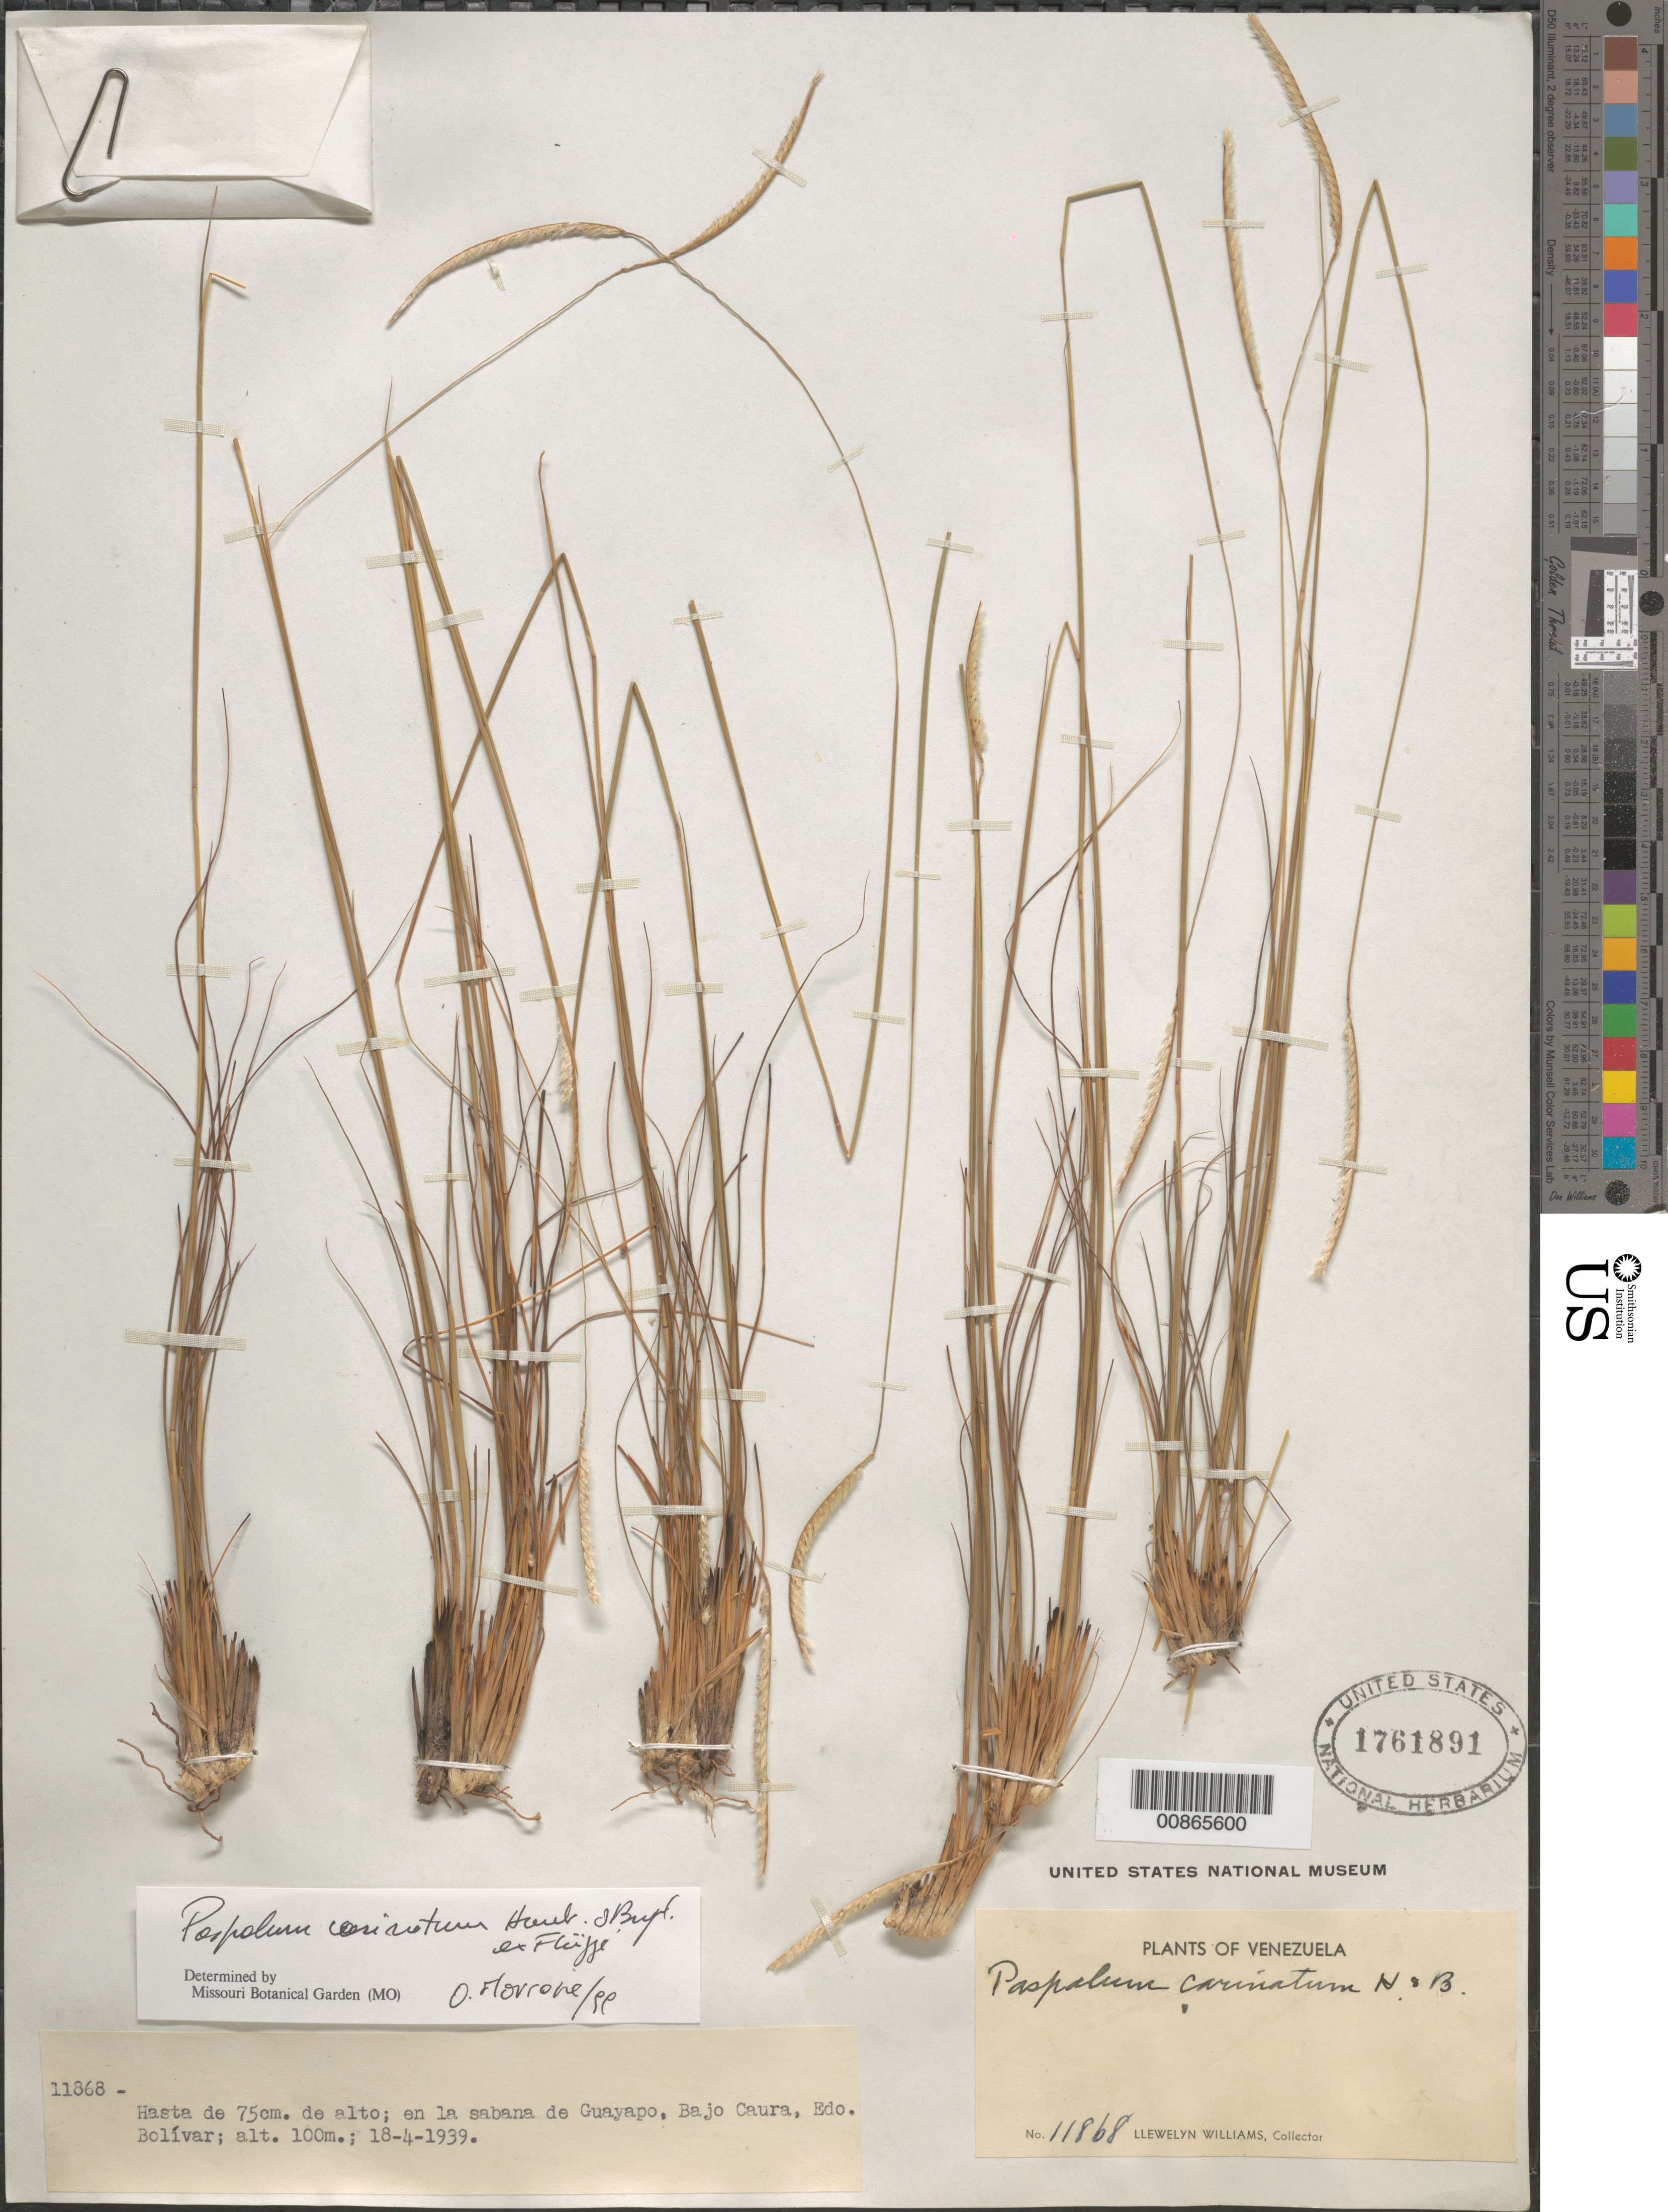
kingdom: Plantae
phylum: Tracheophyta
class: Liliopsida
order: Poales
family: Poaceae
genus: Paspalum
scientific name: Paspalum carinatum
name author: Humb. & Bonpl. ex Flüggé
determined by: Morrone, O. N., (SI), Instituto de Botánica Darwinion (Argentina)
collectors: Ll. Williams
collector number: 11868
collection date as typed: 18-Apr-39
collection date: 1939-04-18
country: Venezuela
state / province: Bolívar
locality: Guayapo, Bajo Caura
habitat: Savanna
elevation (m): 100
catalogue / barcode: US 1761891